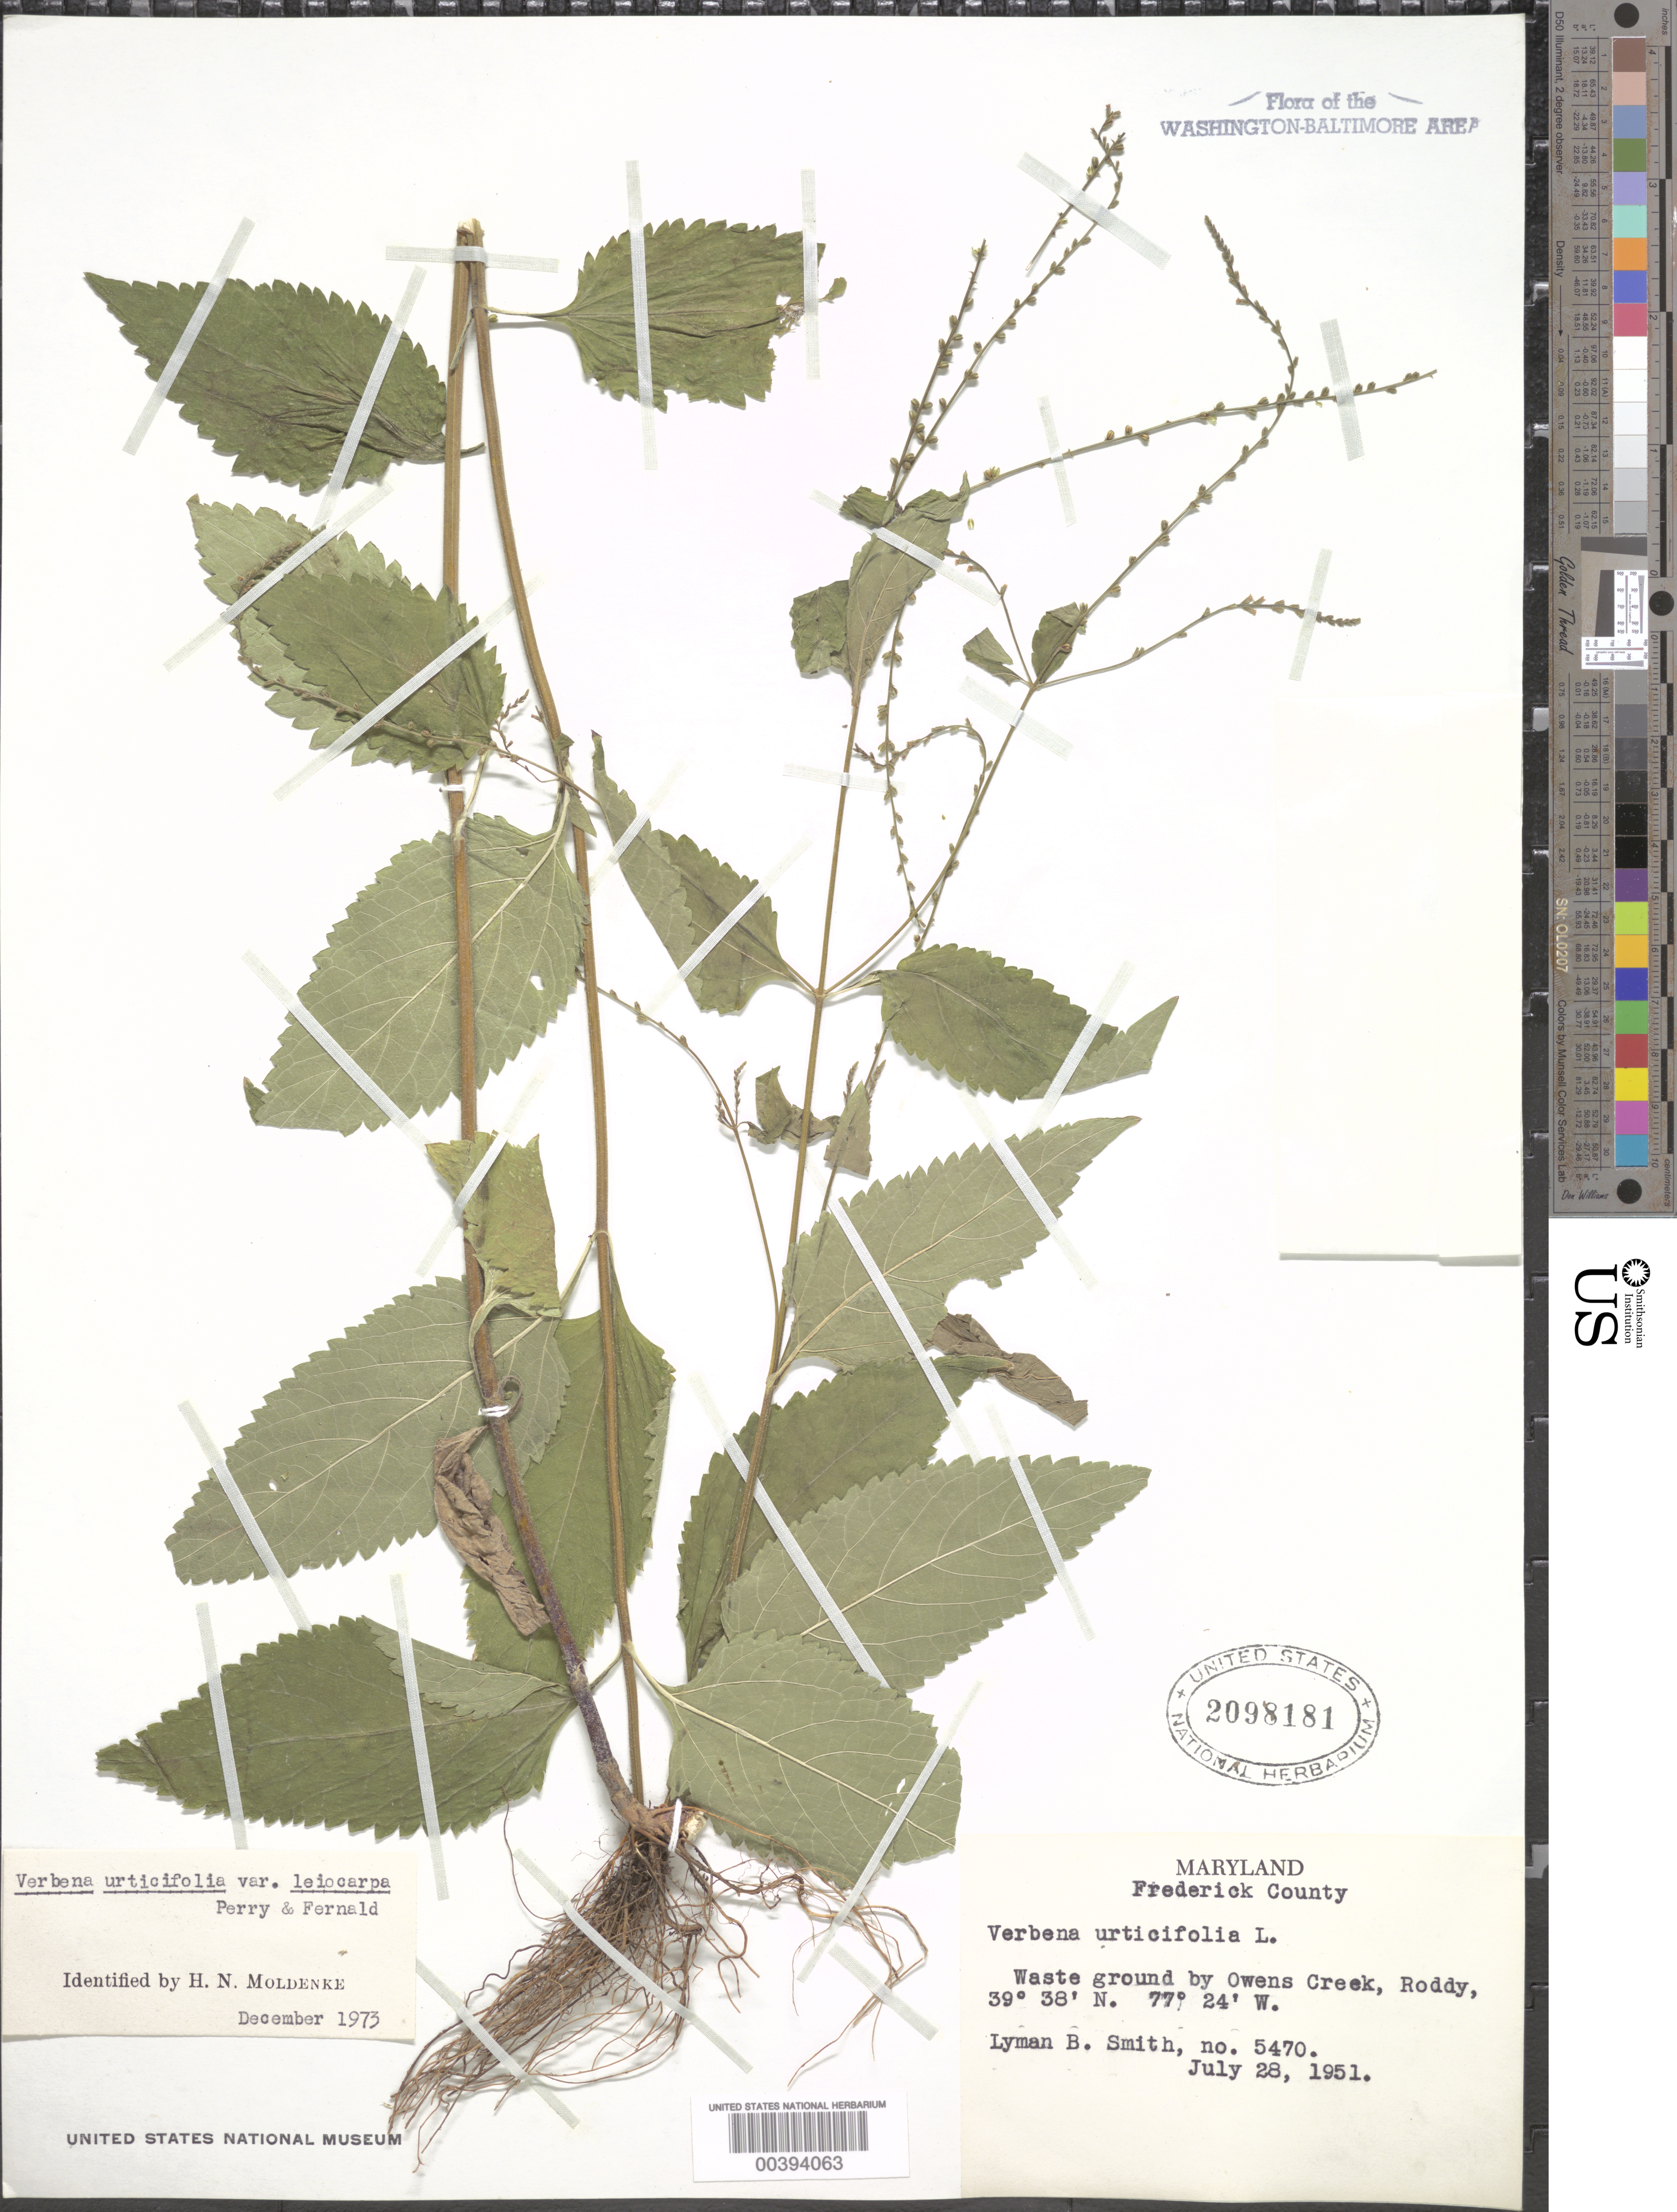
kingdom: Plantae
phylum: Tracheophyta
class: Magnoliopsida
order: Lamiales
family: Verbenaceae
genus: Verbena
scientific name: Verbena urticifolia var. leiocarpa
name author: L.M. Perry & Fernald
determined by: Moldenke, H. N.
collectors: L. Smith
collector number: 5470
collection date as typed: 28 Jul 1951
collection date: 1951-07-28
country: United States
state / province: Maryland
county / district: Frederick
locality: Owens Creek, Roddy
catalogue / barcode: US 2098181